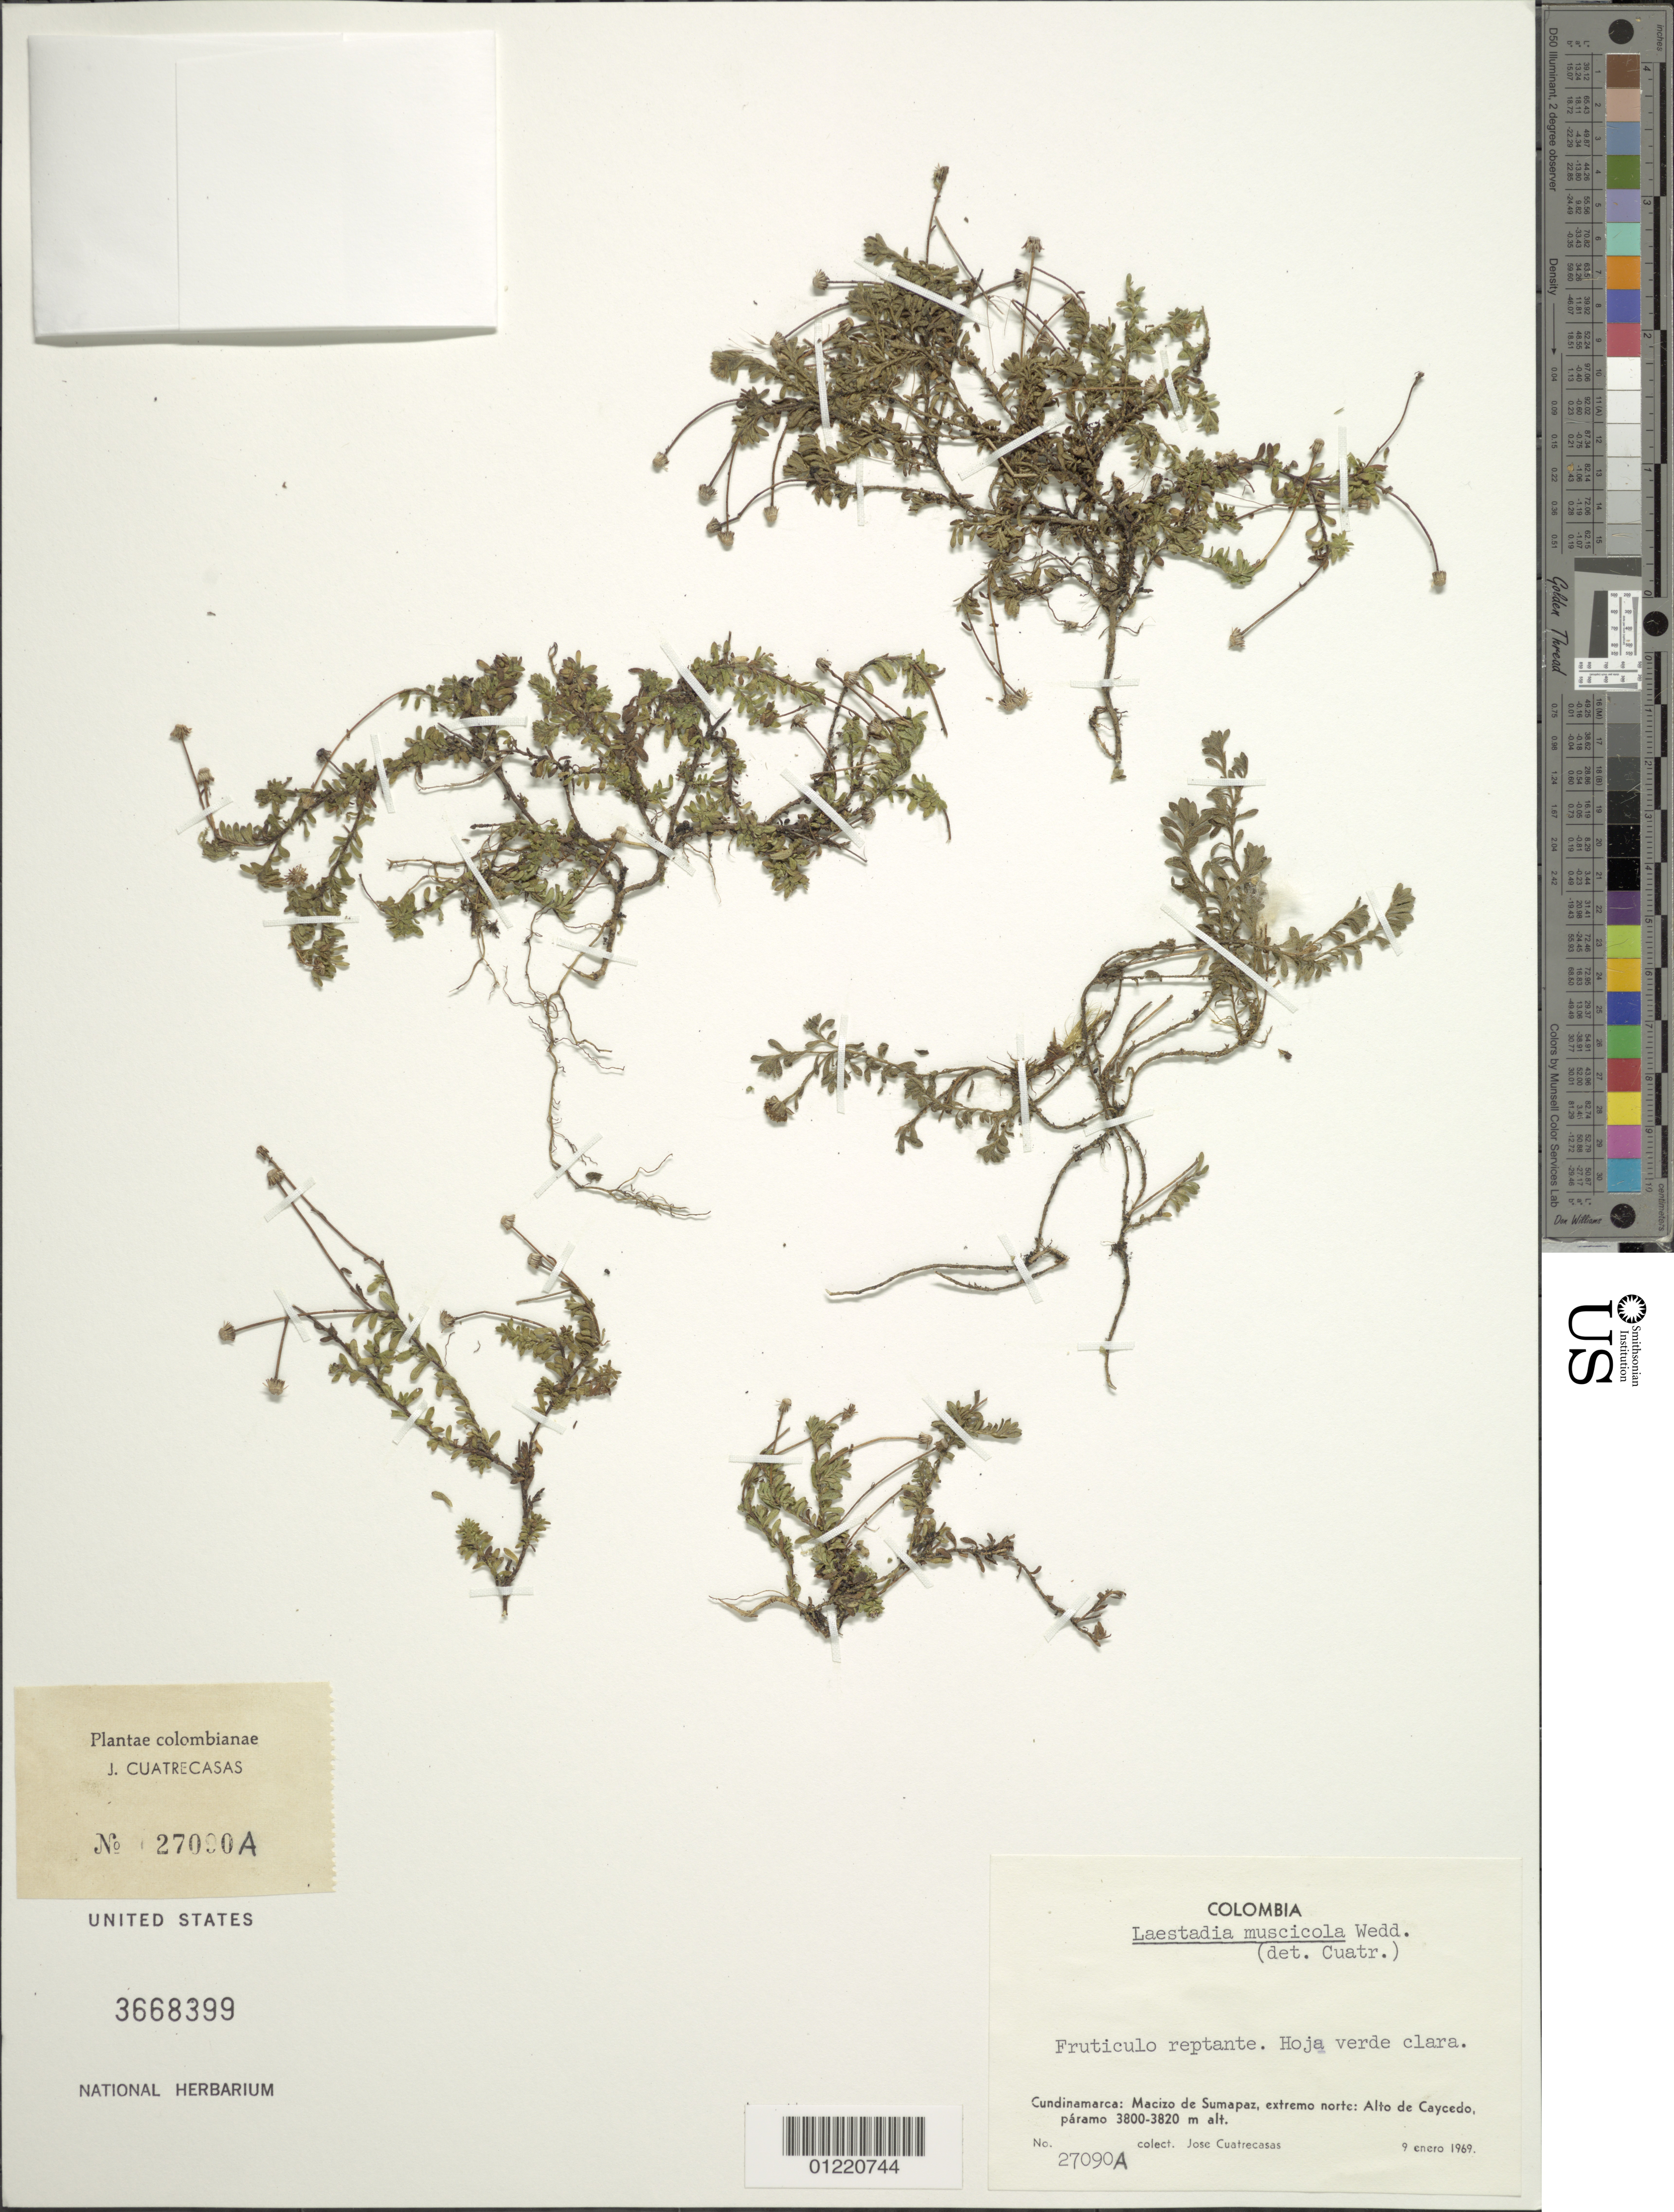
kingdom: Plantae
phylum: Tracheophyta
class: Magnoliopsida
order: Asterales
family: Asteraceae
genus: Laestadia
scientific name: Laestadia muscicola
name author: Wedd.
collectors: J. Cuatrecasas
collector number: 27090A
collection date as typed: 09 Jan 1969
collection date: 1969-01-09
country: Colombia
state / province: Cundinamarca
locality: Macizo de Sumapaz, extremo norte; Alto de Caycedo.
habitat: Paramo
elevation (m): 3800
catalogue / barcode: US 3668399